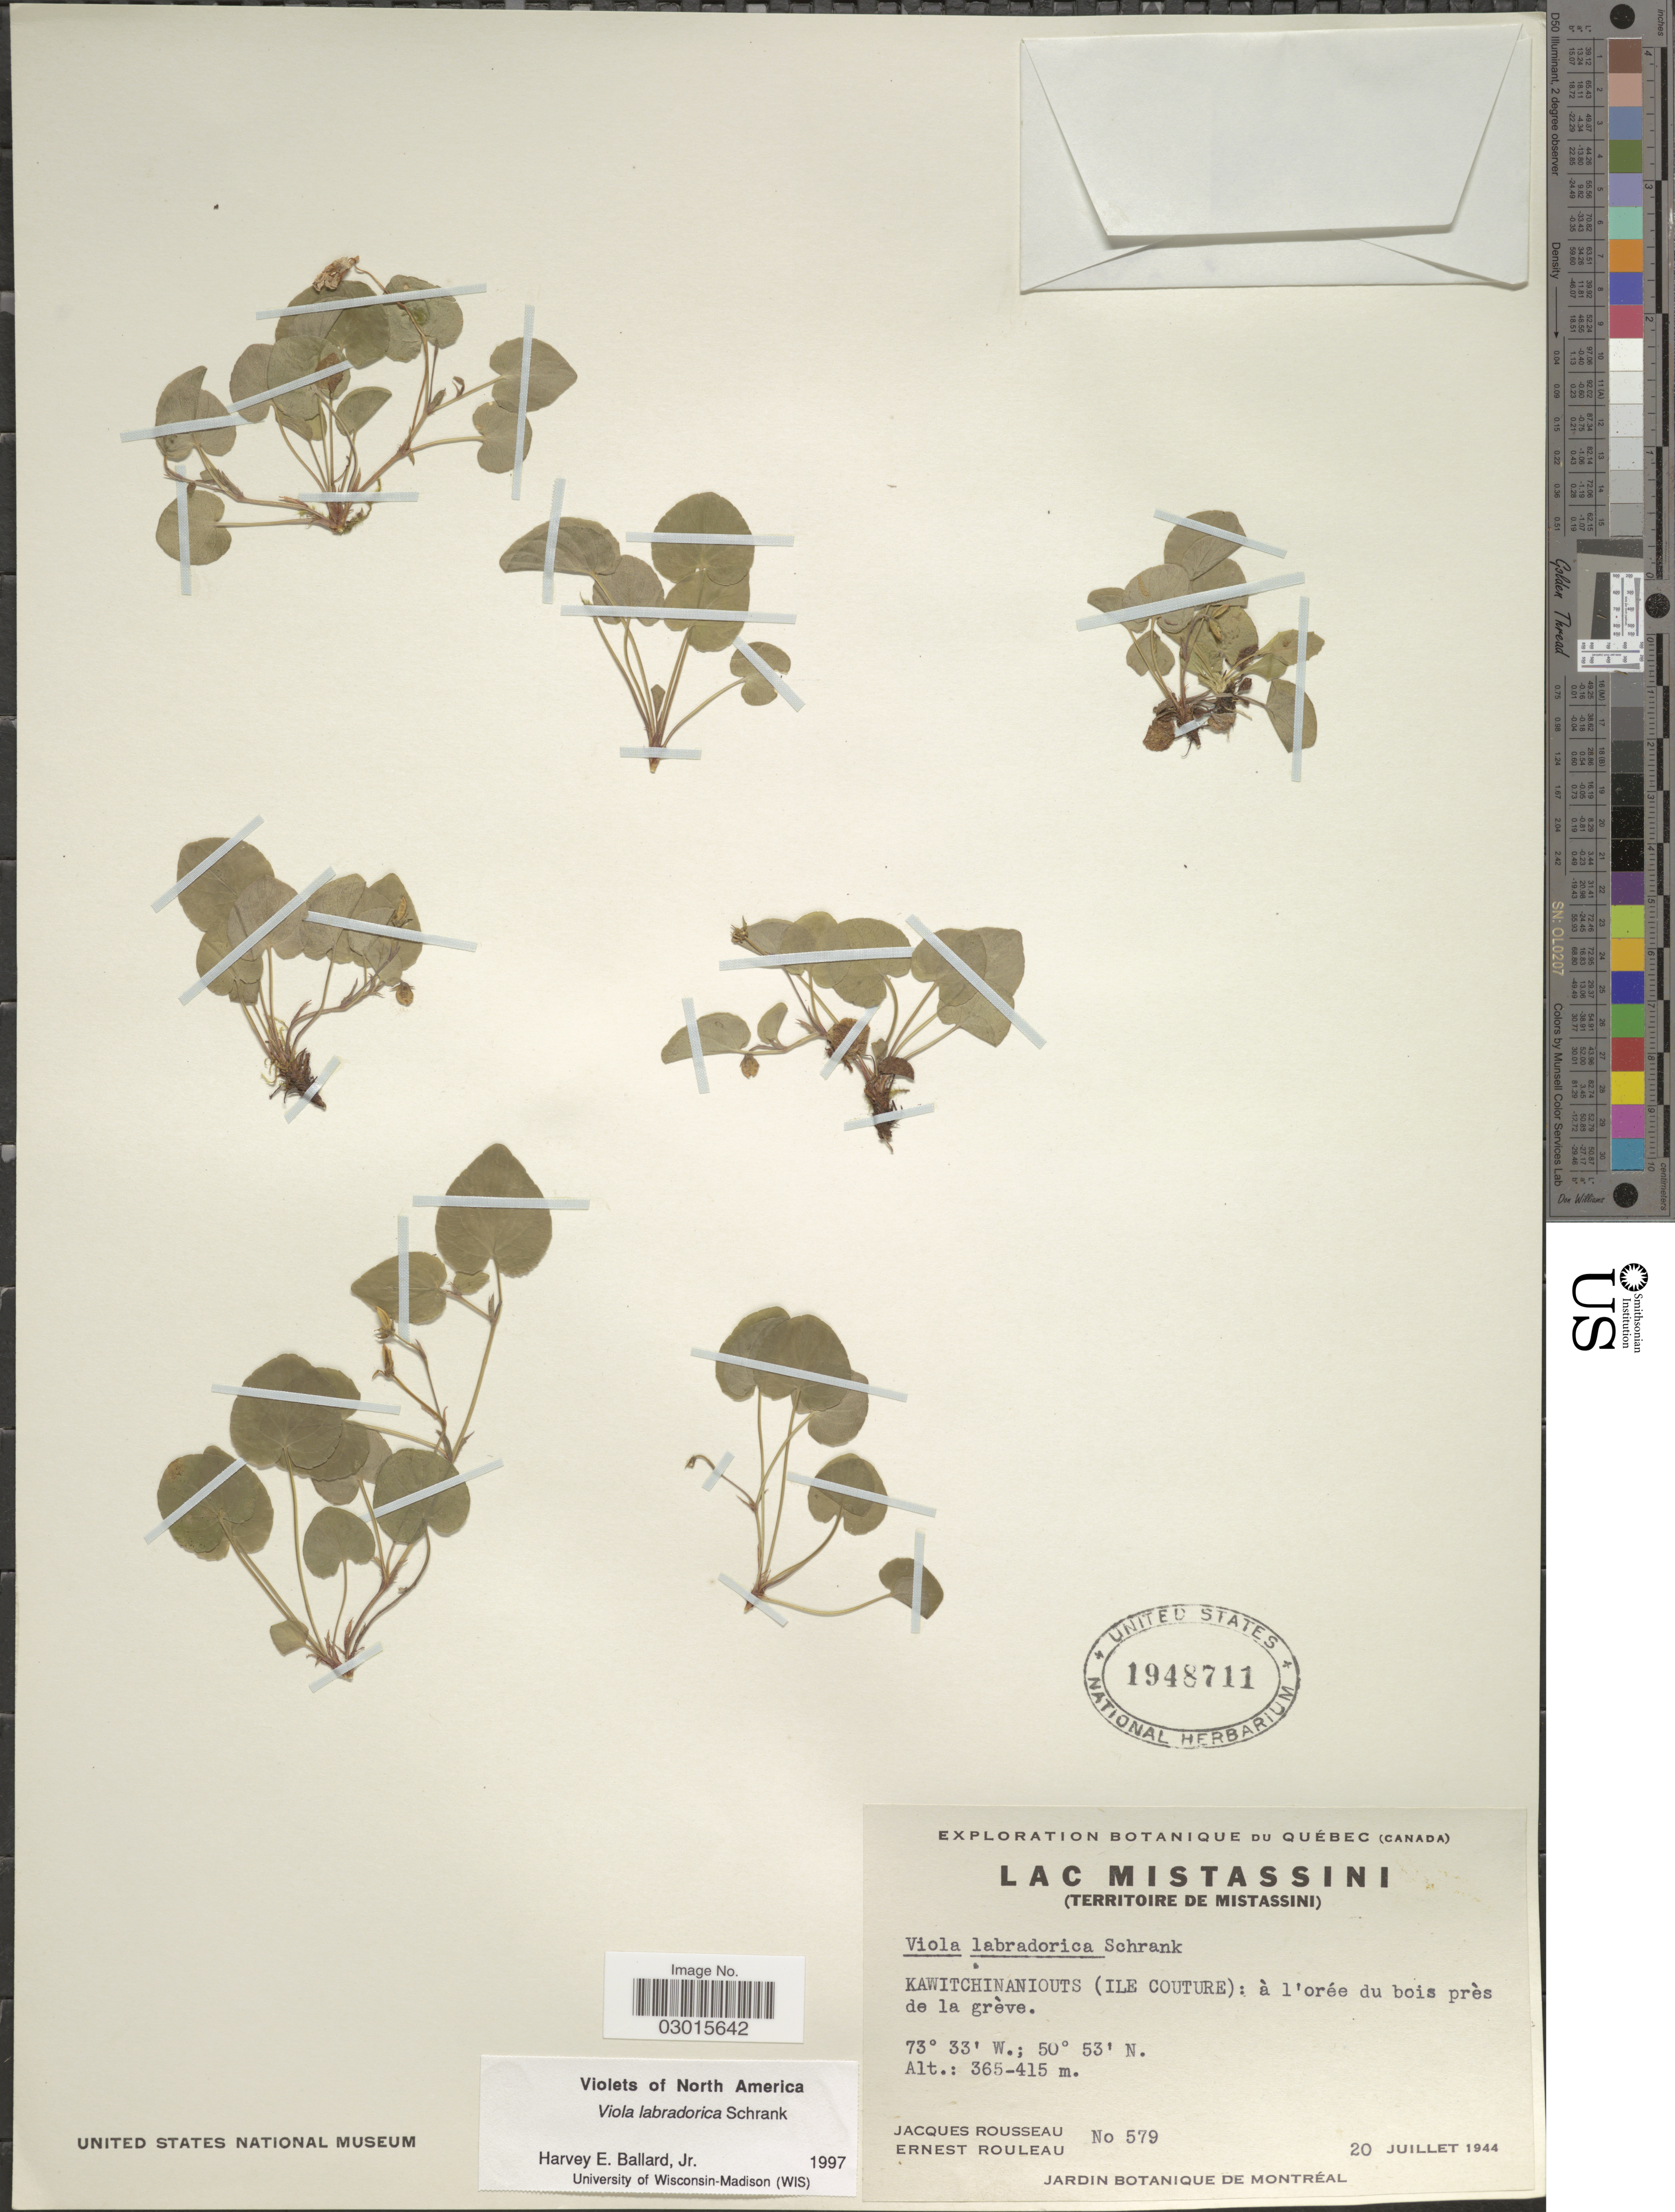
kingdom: Plantae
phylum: Tracheophyta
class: Magnoliopsida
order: Malpighiales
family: Violaceae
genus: Viola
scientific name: Viola labradorica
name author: Schrank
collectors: J. Rousseau & E. Rouleau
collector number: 579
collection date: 1944-07-20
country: Canada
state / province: Quebec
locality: Lac Mistassini. (Territoire de Mistassini). Kawitchinaniouts (Ile Couture).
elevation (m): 365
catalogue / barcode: US 1948711